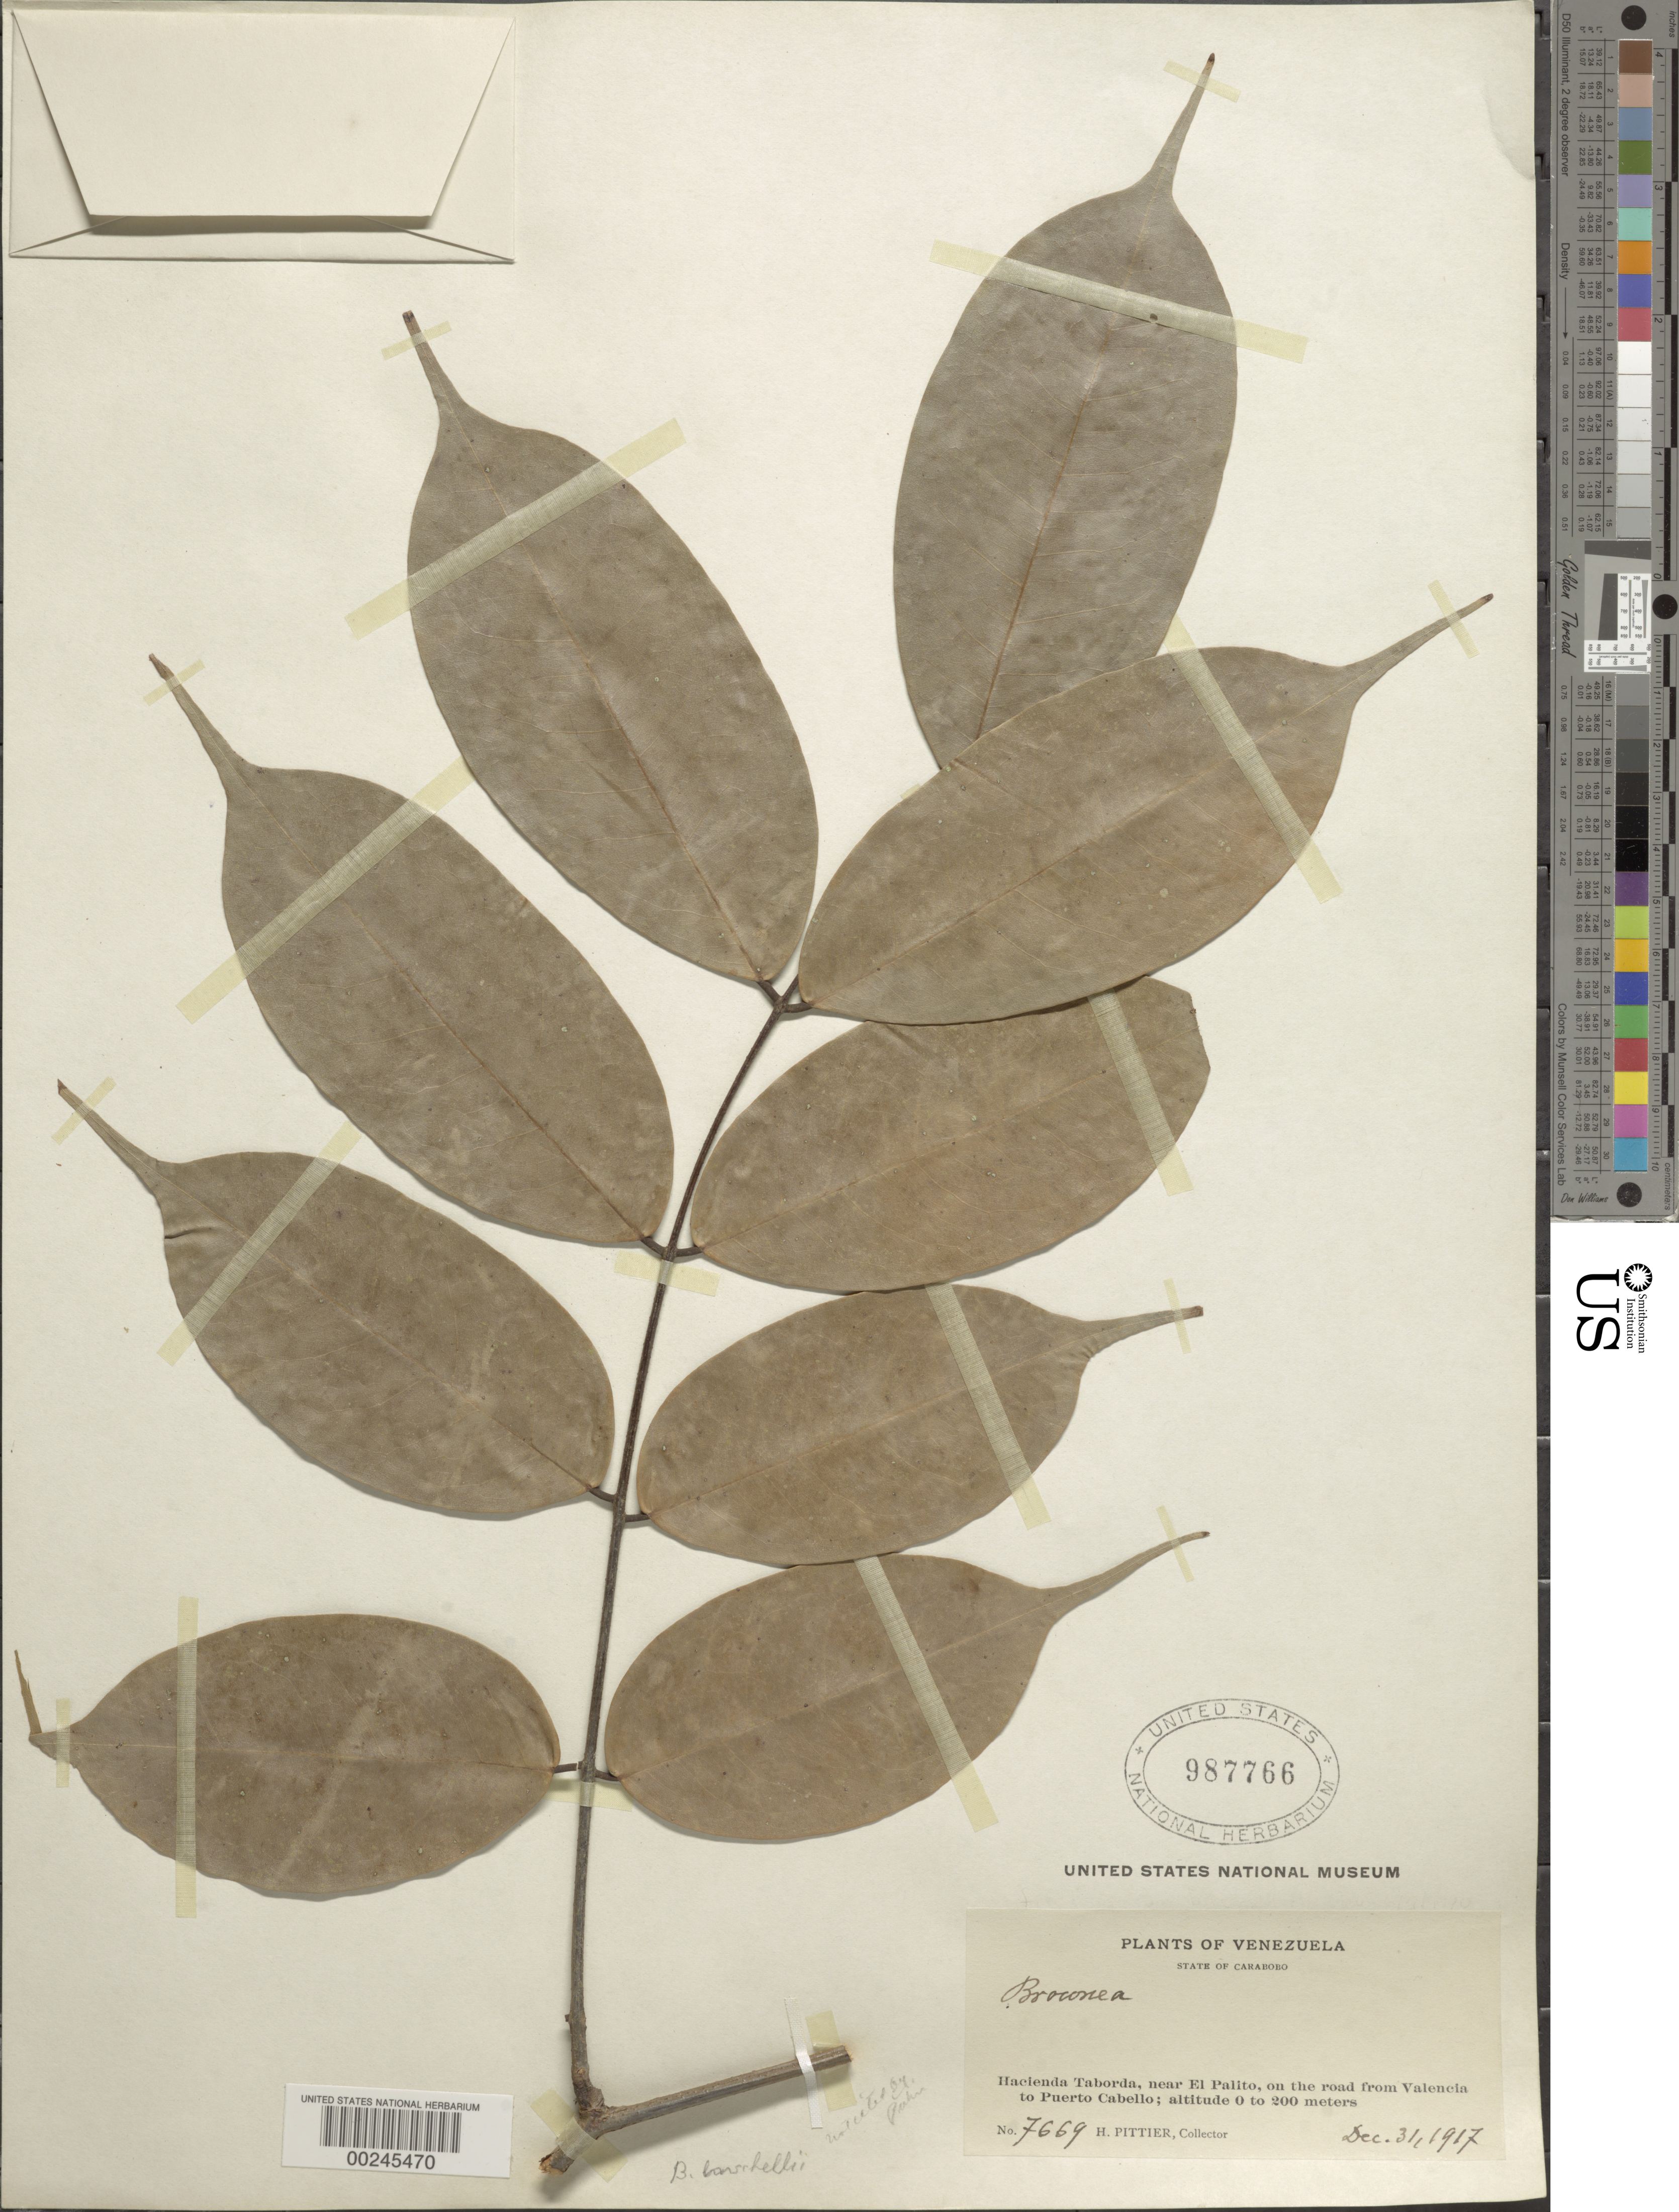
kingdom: Plantae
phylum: Tracheophyta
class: Magnoliopsida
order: Fabales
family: Fabaceae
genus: Brownea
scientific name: Brownea birschellii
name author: Hook. f.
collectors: H. F. Pittier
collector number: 7669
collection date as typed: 31 Dec 1917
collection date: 1917-12-31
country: Venezuela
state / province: Carabobo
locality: Hacienda taborda, near el palito, on the road from valencia to puerto cabello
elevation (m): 0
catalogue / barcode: US 987766